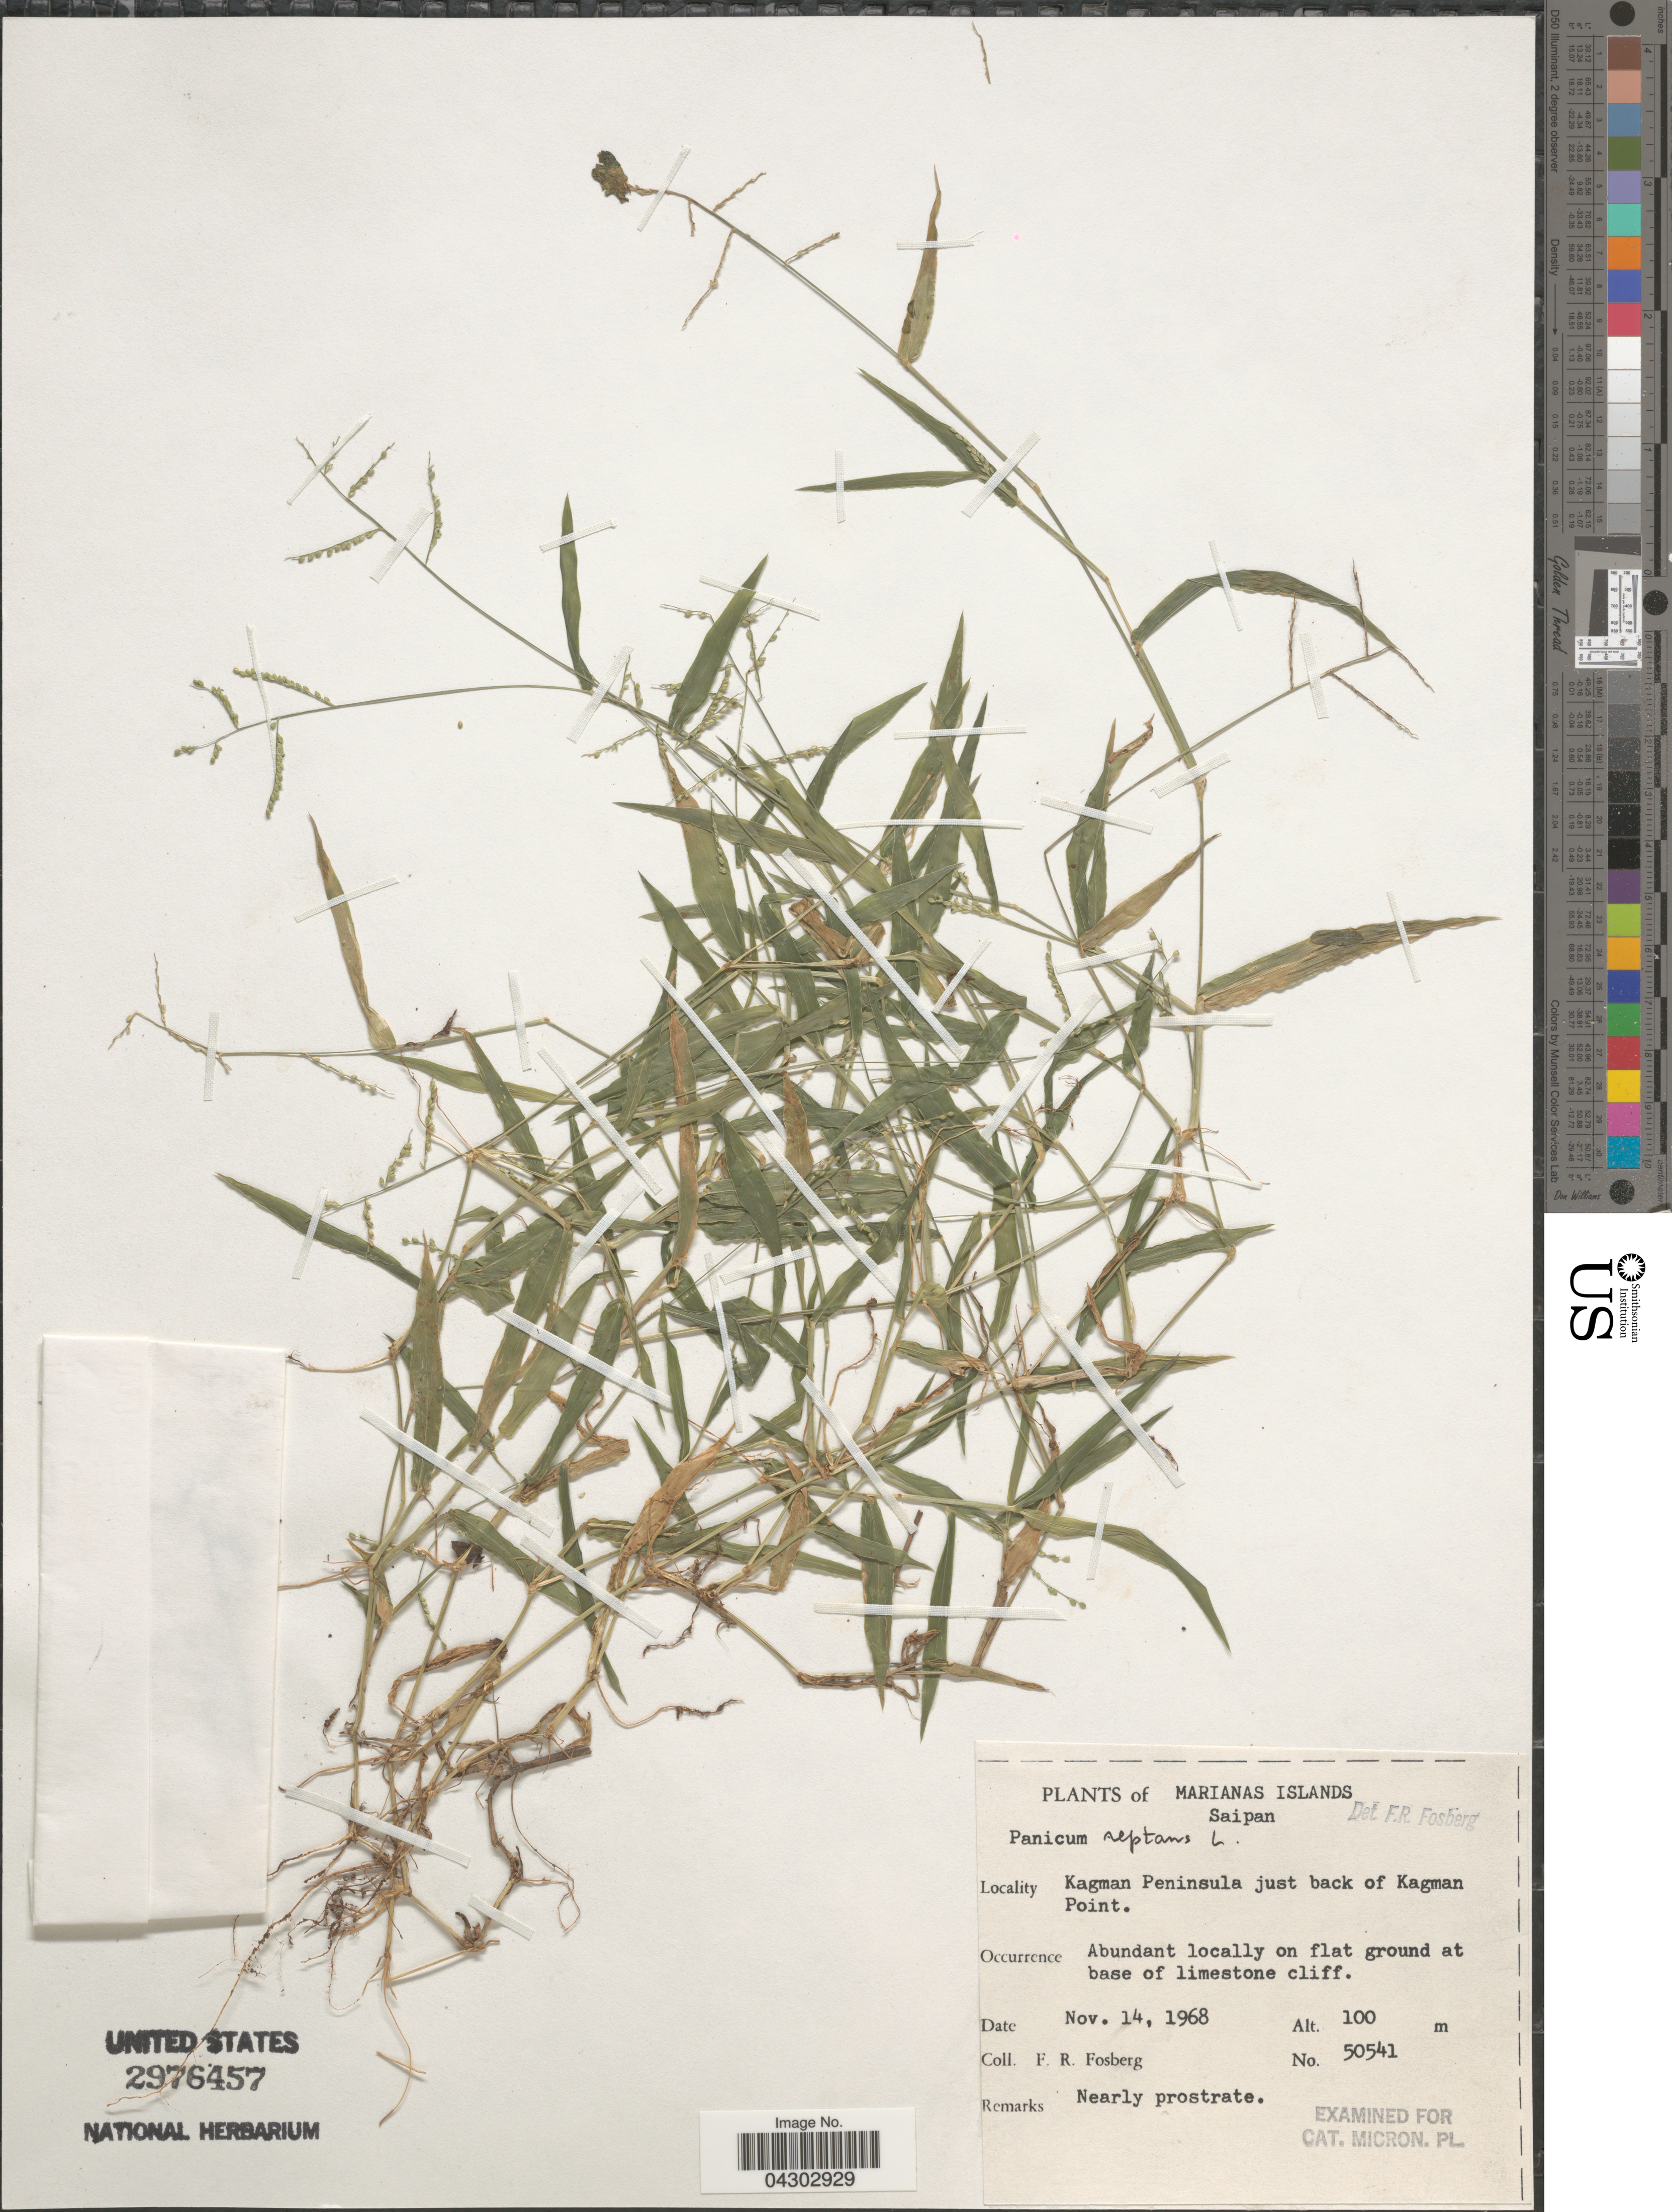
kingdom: Plantae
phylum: Tracheophyta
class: Liliopsida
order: Poales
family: Poaceae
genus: Panicum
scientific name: Panicum repens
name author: L.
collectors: F. R. Fosberg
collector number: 50541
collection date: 1968-11-14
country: Northern Mariana Islands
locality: Marianas Islands. Saipan. Kagman Peninsula just back of Kagman Point.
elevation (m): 100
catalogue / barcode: US 2976457